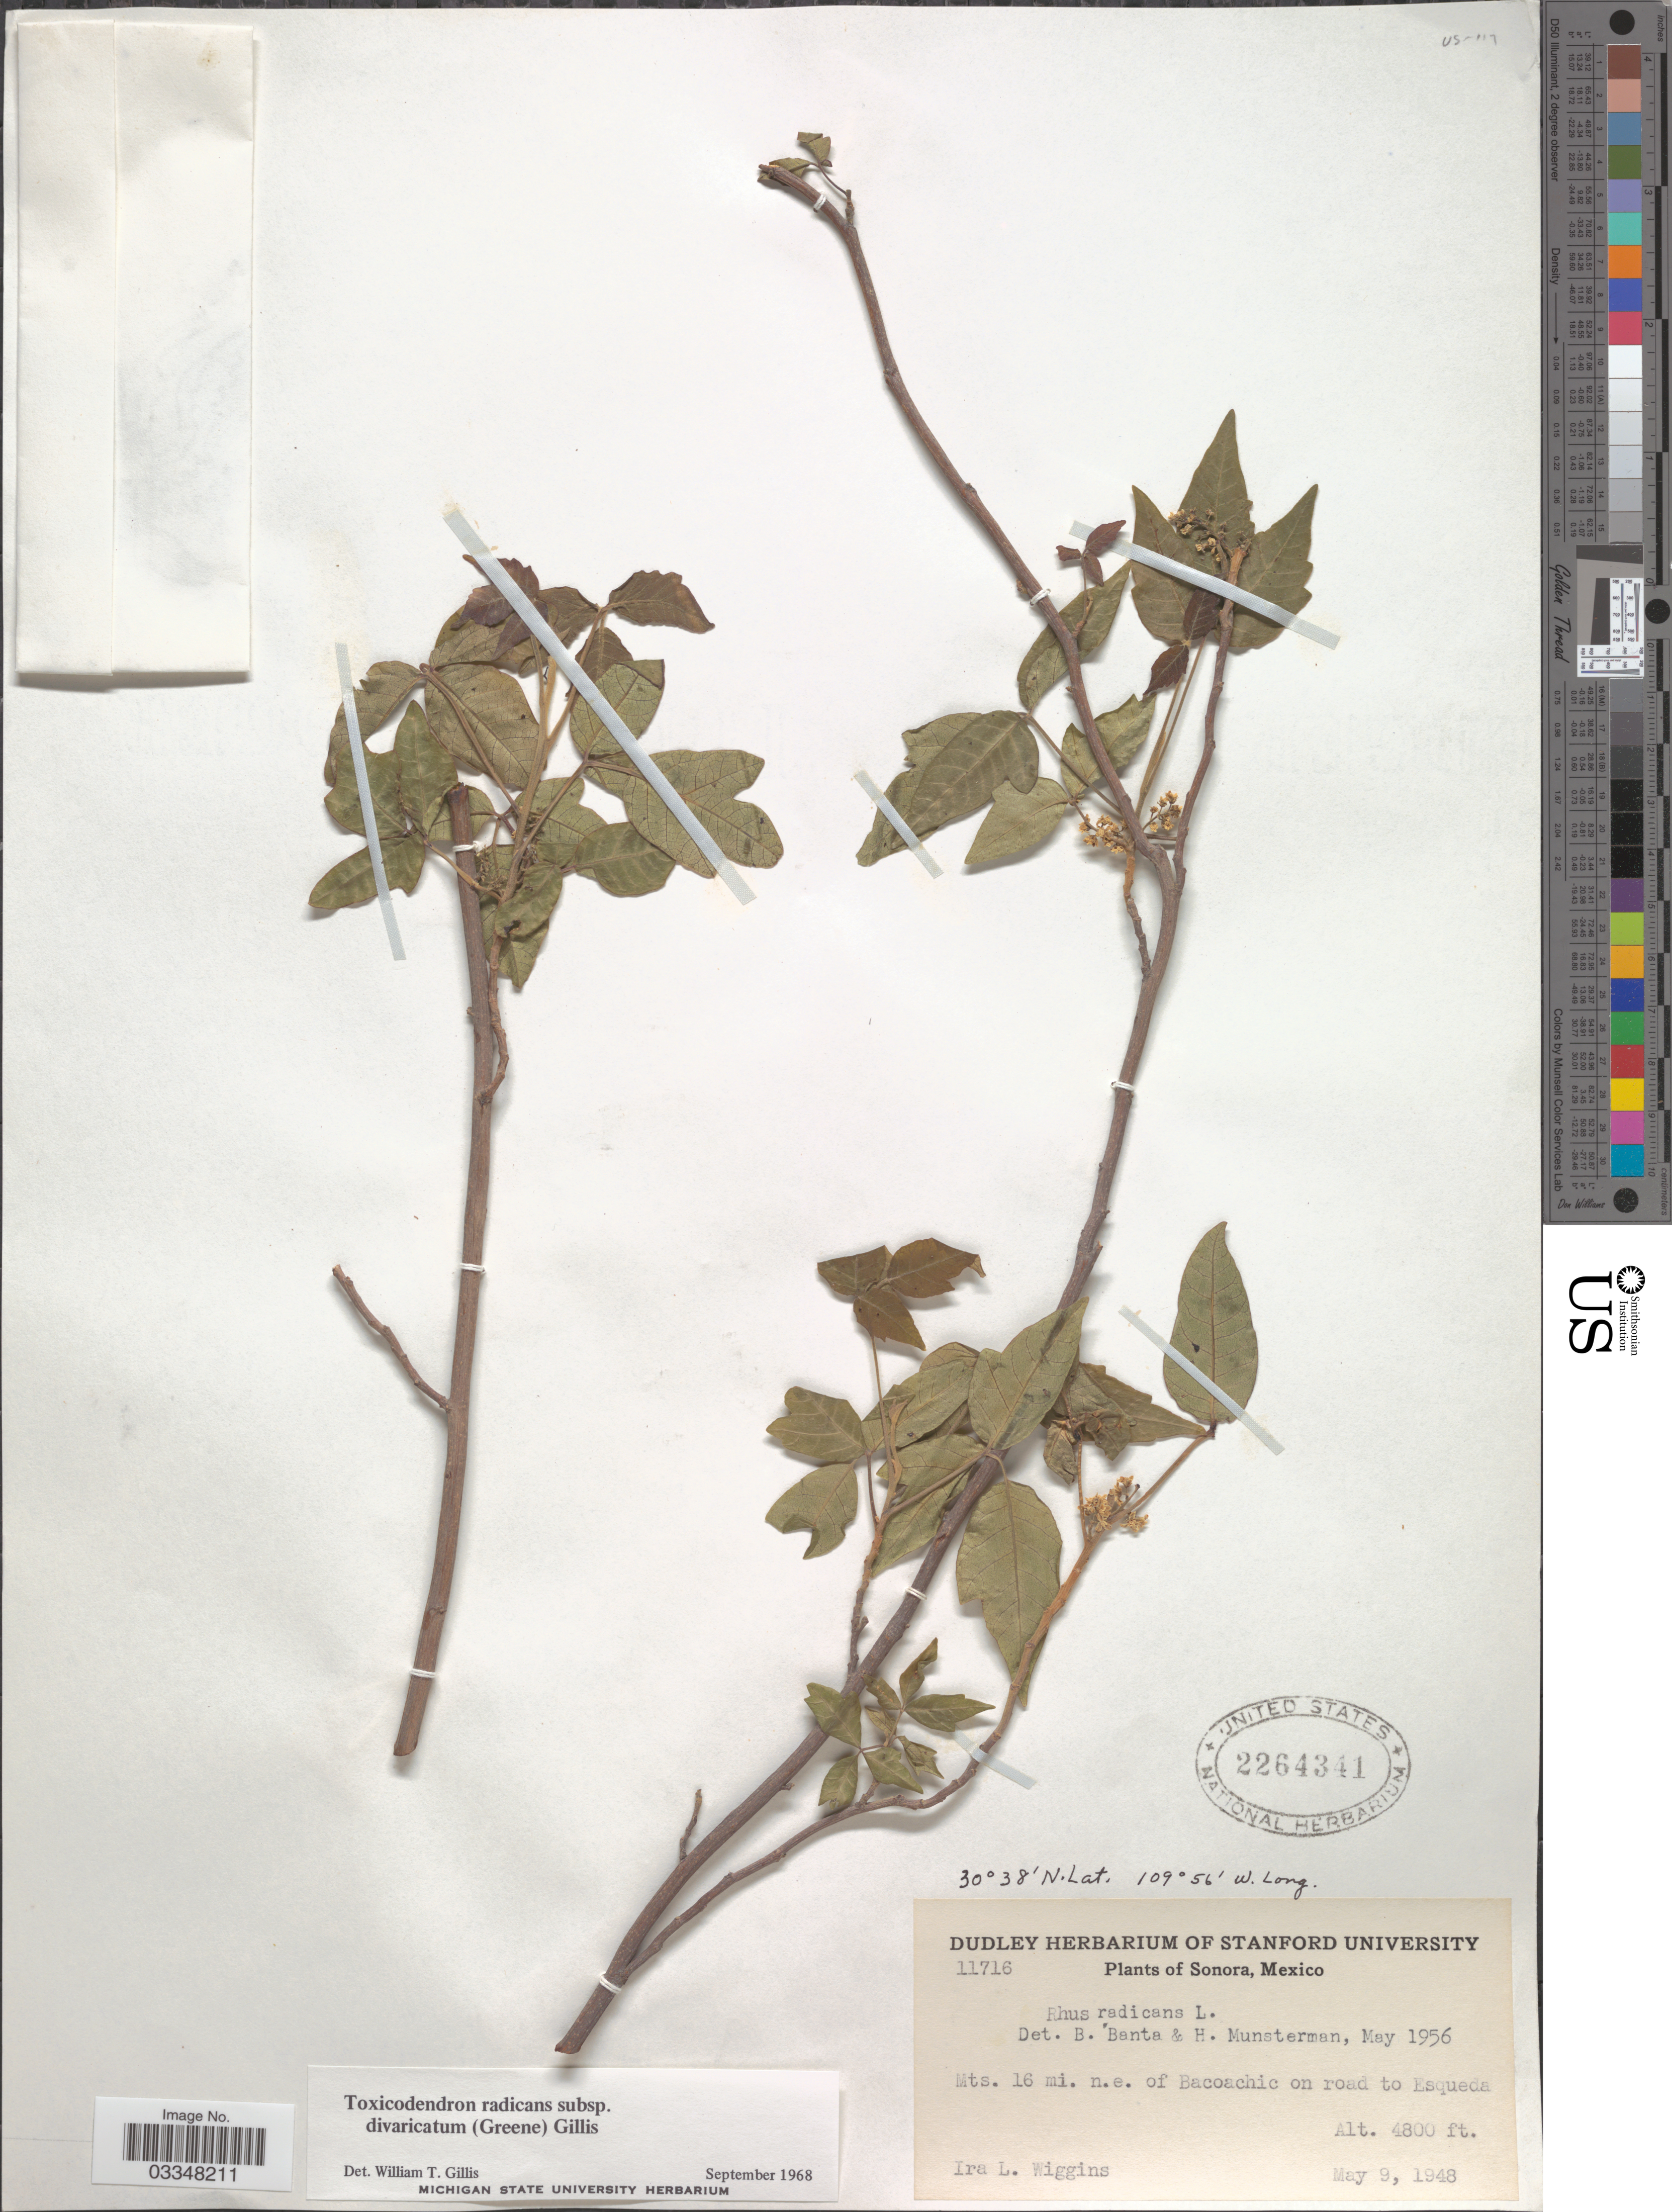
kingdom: Plantae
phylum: Tracheophyta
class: Magnoliopsida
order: Sapindales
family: Anacardiaceae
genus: Toxicodendron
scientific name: Toxicodendron radicans subsp. divaricatum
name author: (Greene) Gillis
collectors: I. L. Wiggins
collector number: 11716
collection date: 1948-05-09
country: Mexico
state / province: Sonora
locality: Mts. 16 mi. n.e. of Bacoachic on road to Esqueda.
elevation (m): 1463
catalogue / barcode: US 2264341